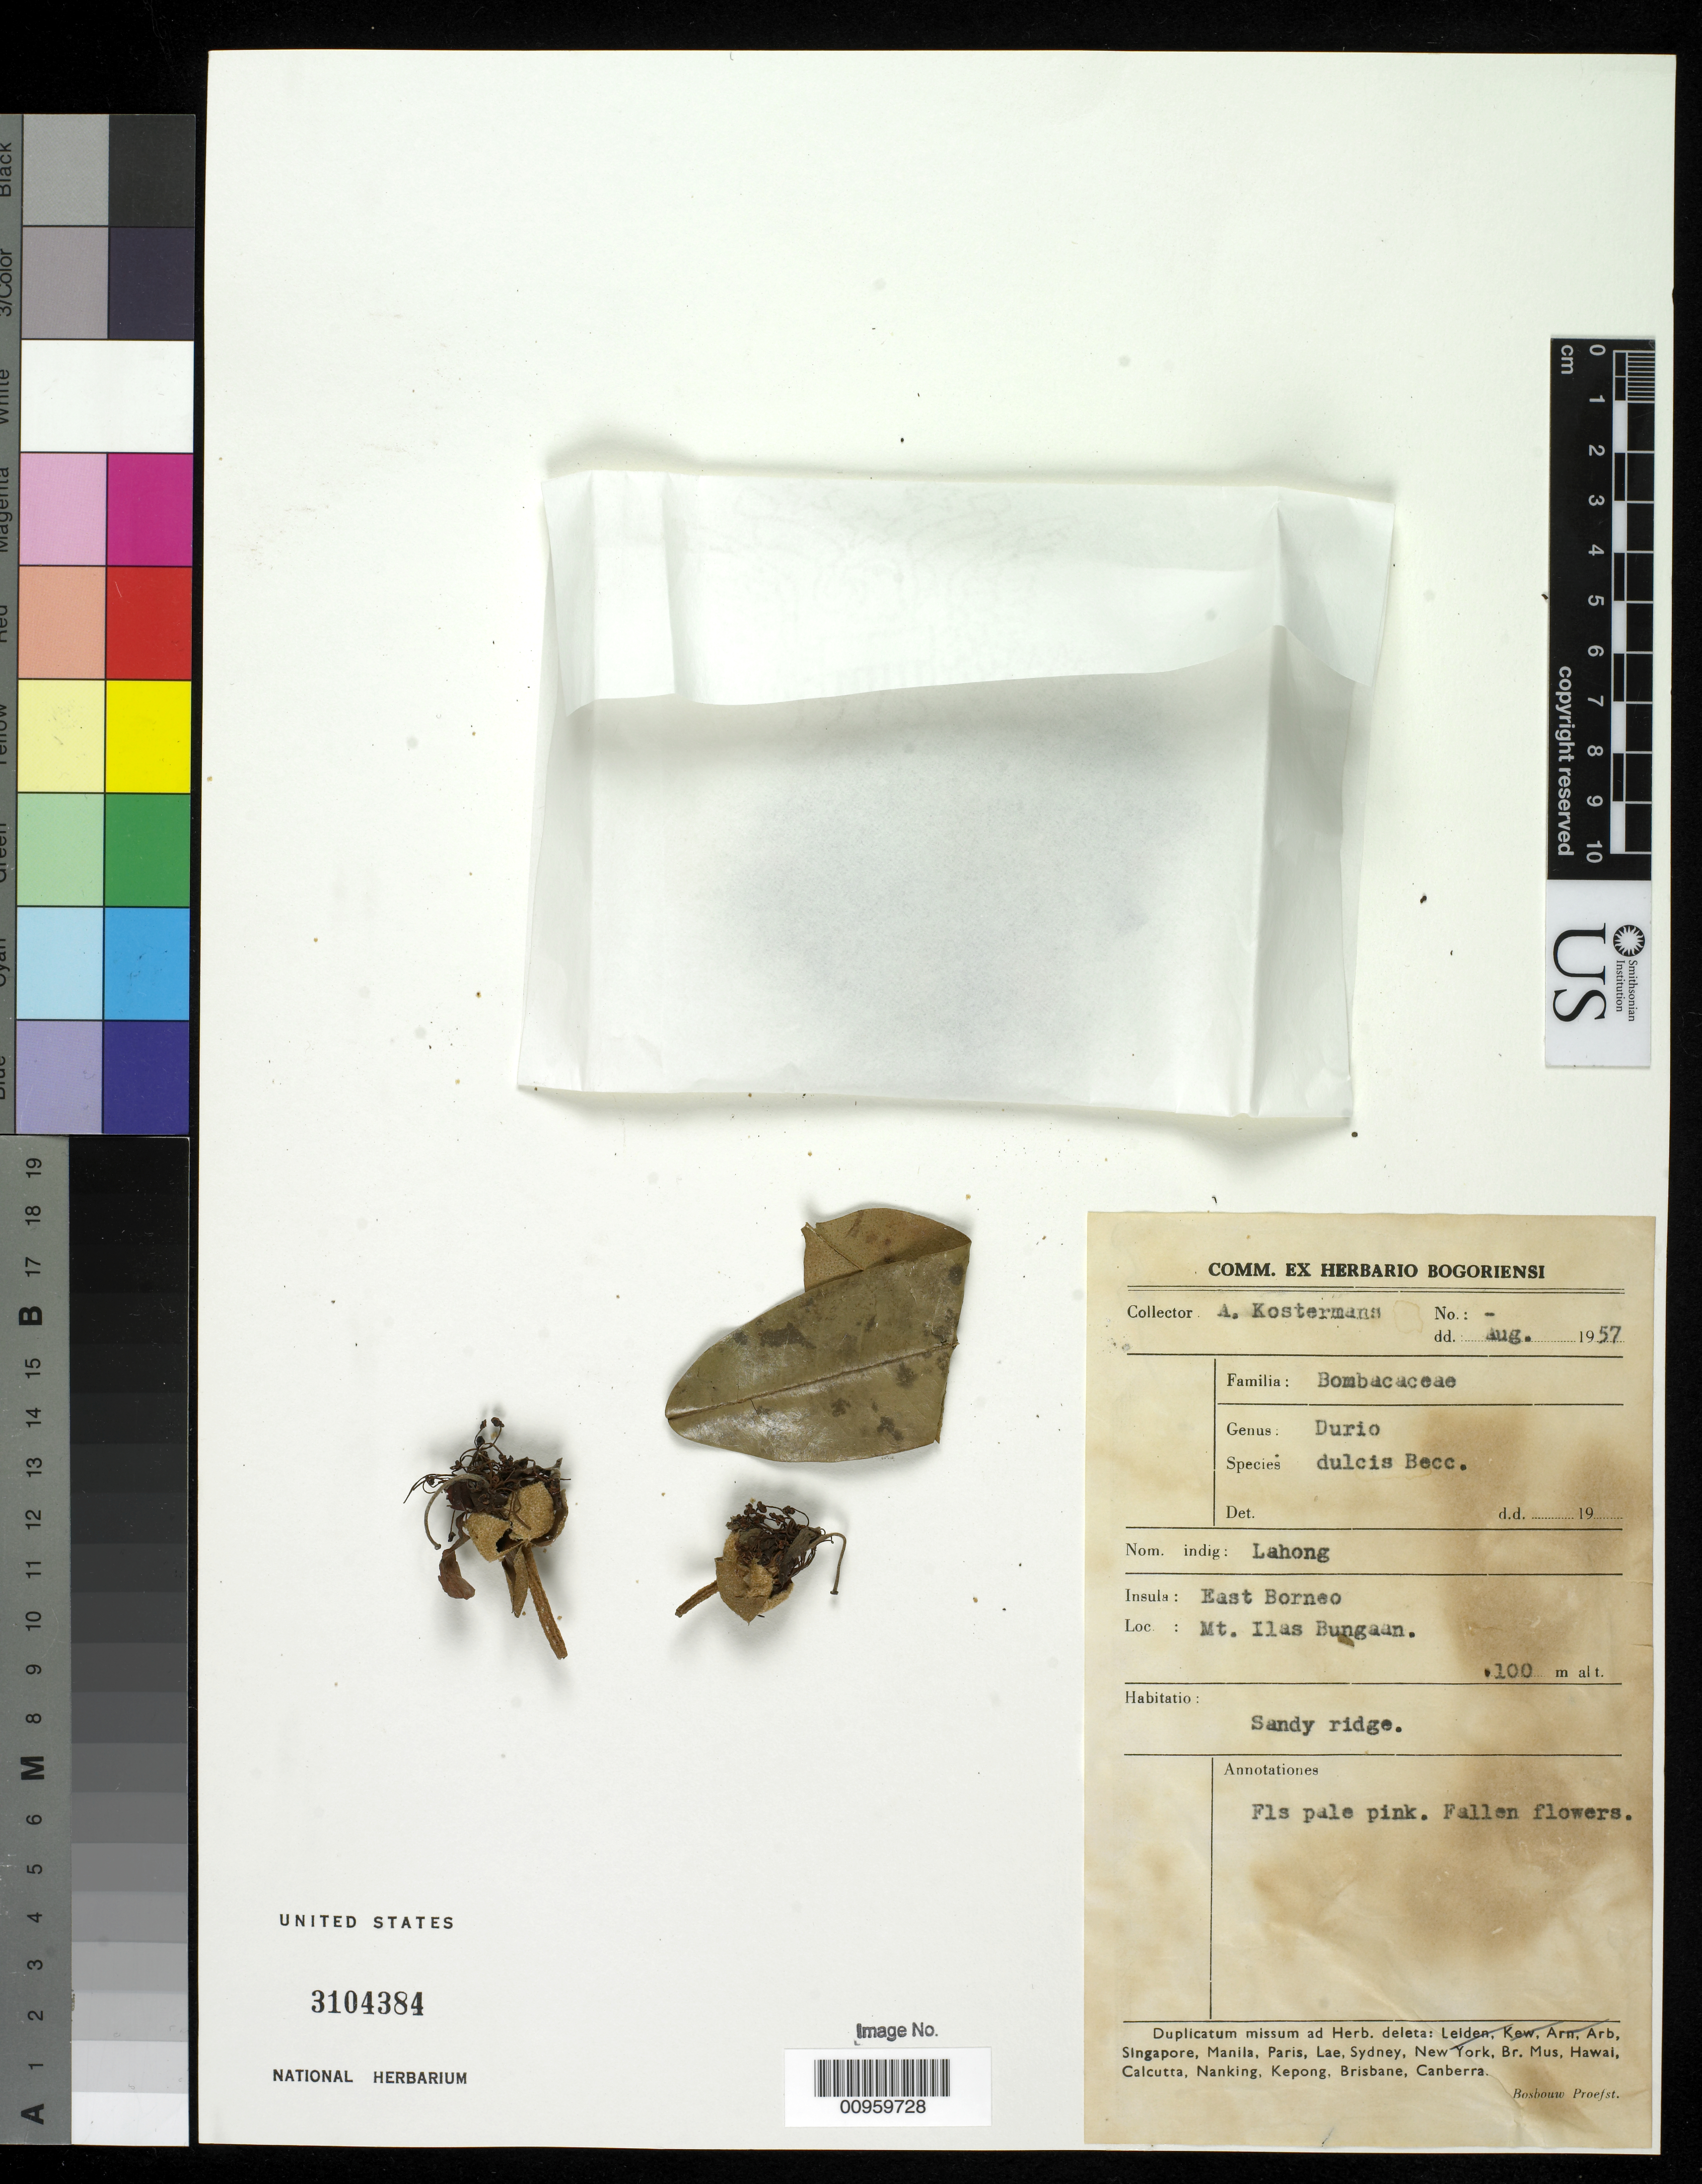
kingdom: Plantae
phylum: Tracheophyta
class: Magnoliopsida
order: Malvales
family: Malvaceae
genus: Durio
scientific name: Durio dulcis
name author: Becc.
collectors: A. J. G. Kostermans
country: Malaysia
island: Borneo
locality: Mt. Ilas Bungaan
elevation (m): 100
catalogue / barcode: US 3104384